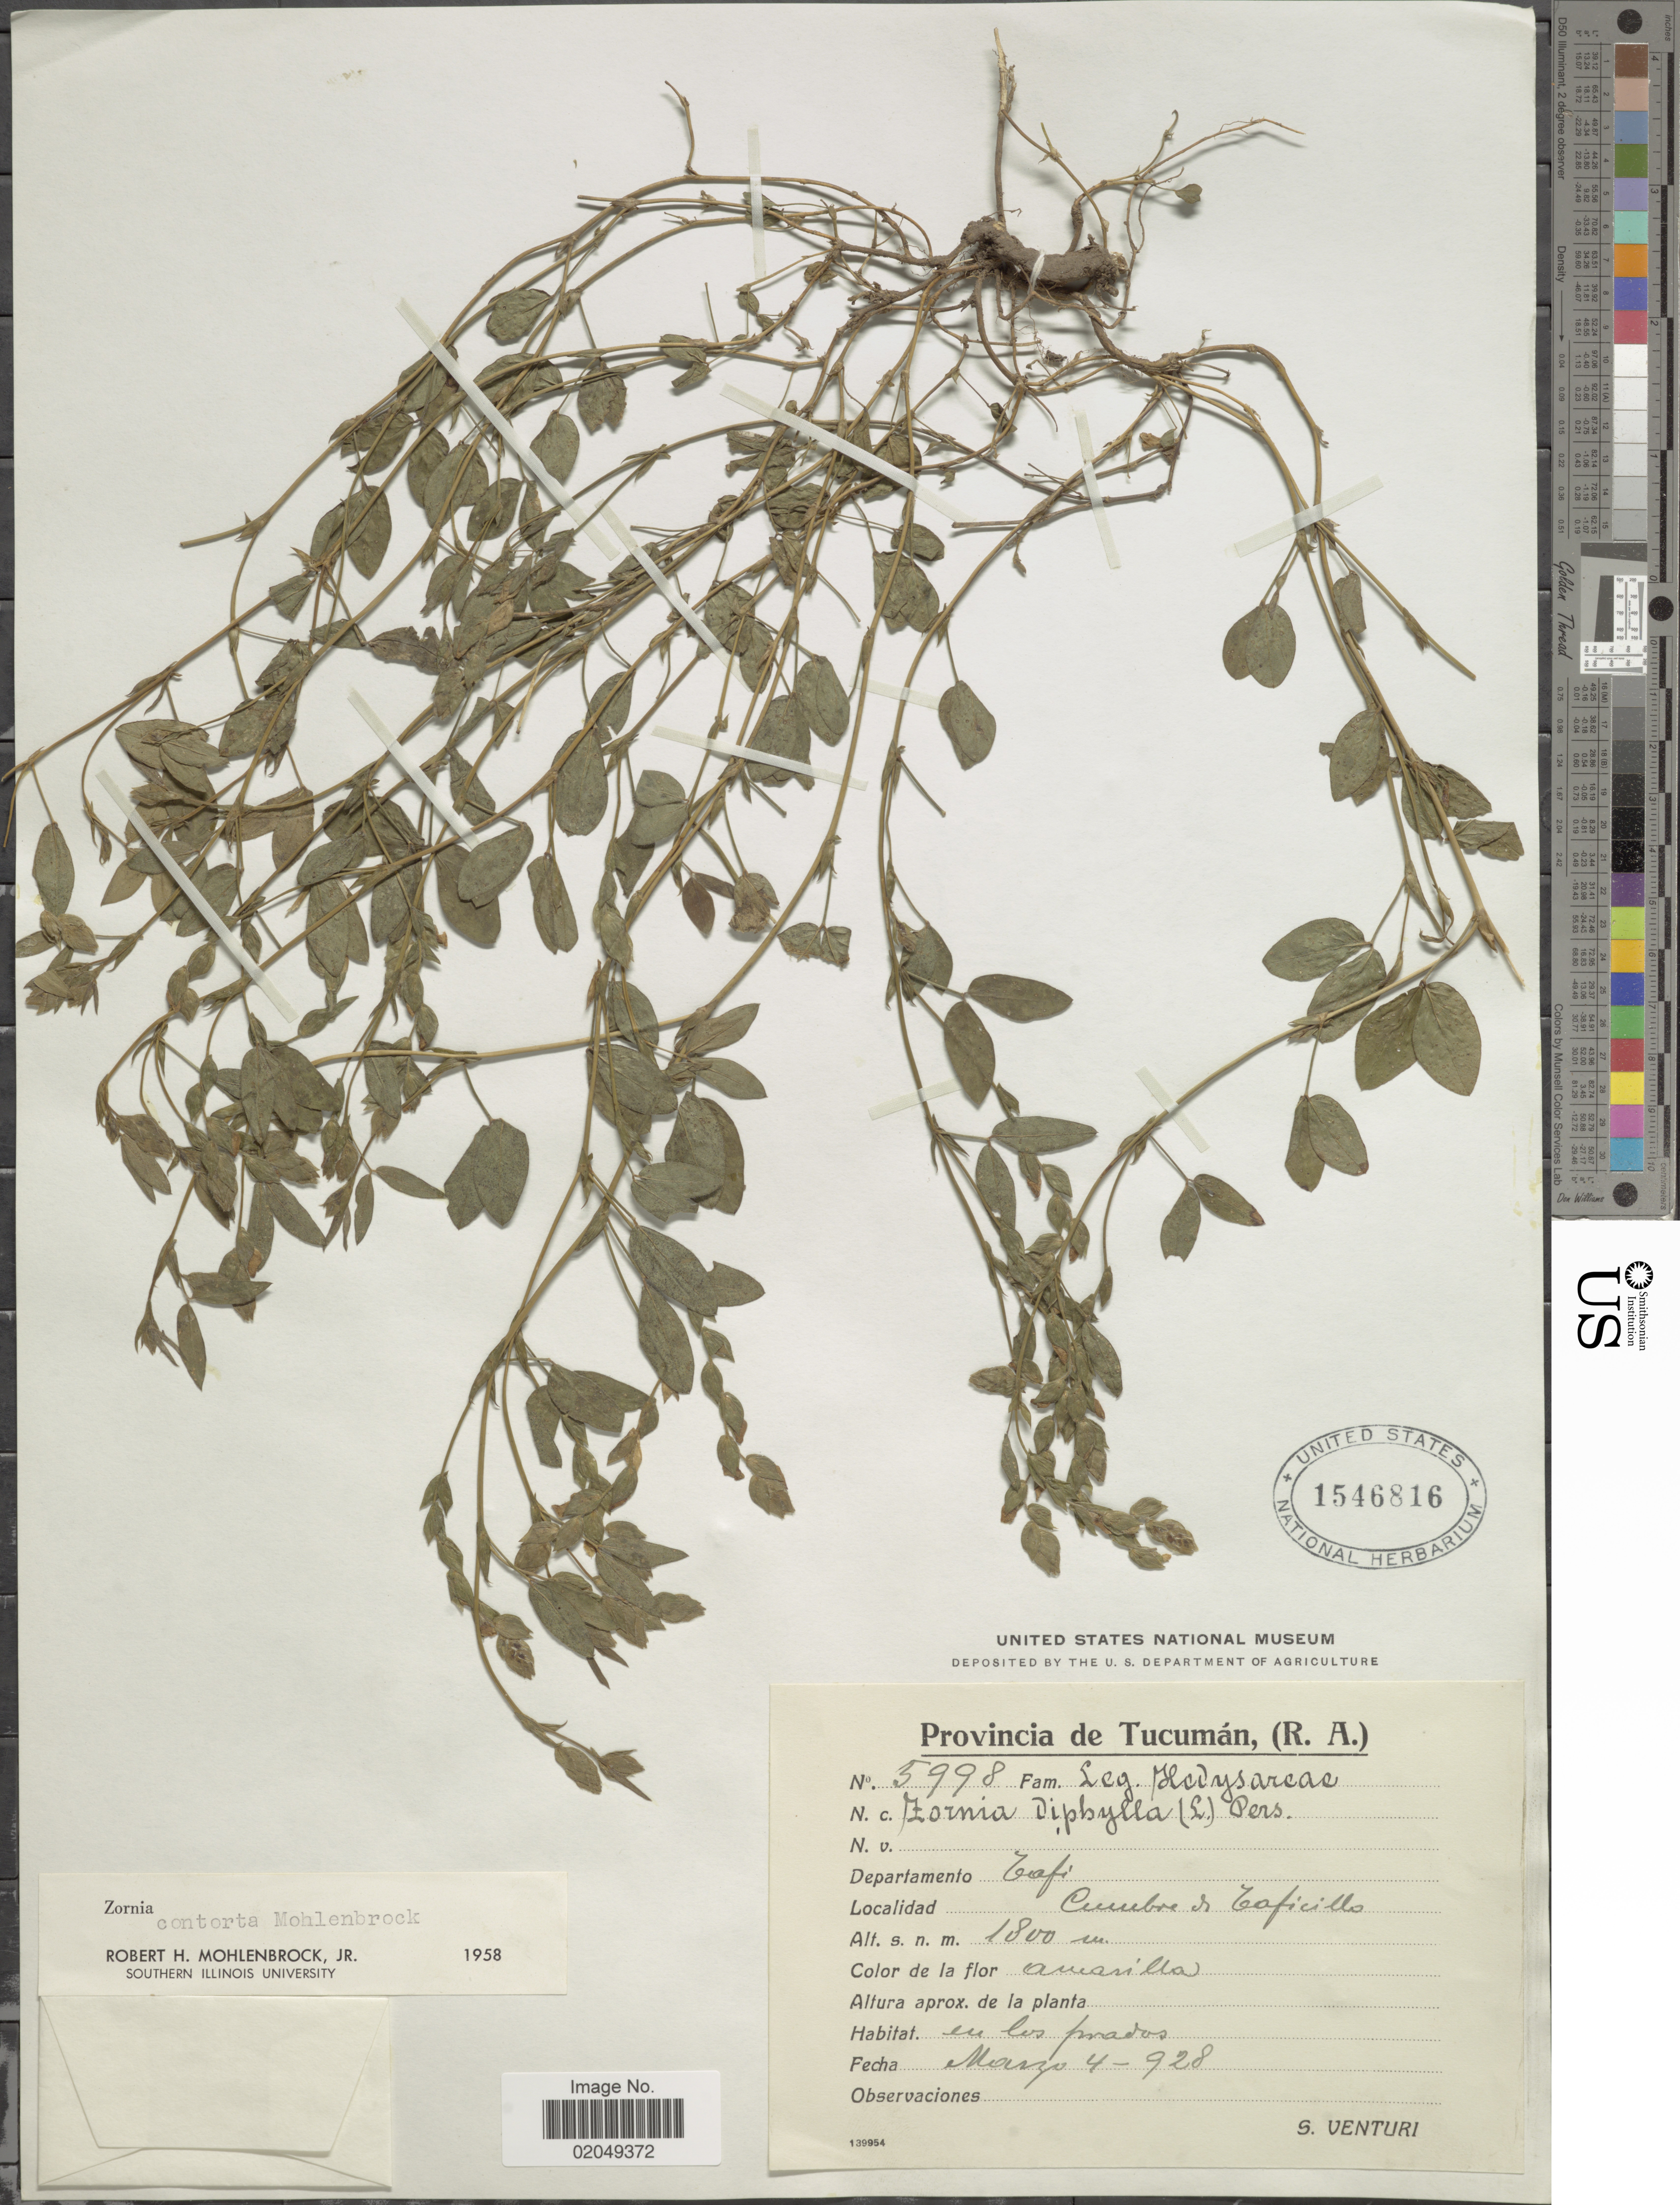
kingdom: Plantae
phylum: Tracheophyta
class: Magnoliopsida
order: Fabales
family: Fabaceae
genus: Zornia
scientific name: Zornia contorta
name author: Mohlenbr.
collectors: S. Venturi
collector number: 5998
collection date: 1928-03-04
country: Argentina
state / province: Tucuman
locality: Departamento Tafi, Cumbre de Taficillo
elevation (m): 1800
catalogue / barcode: US 1546816